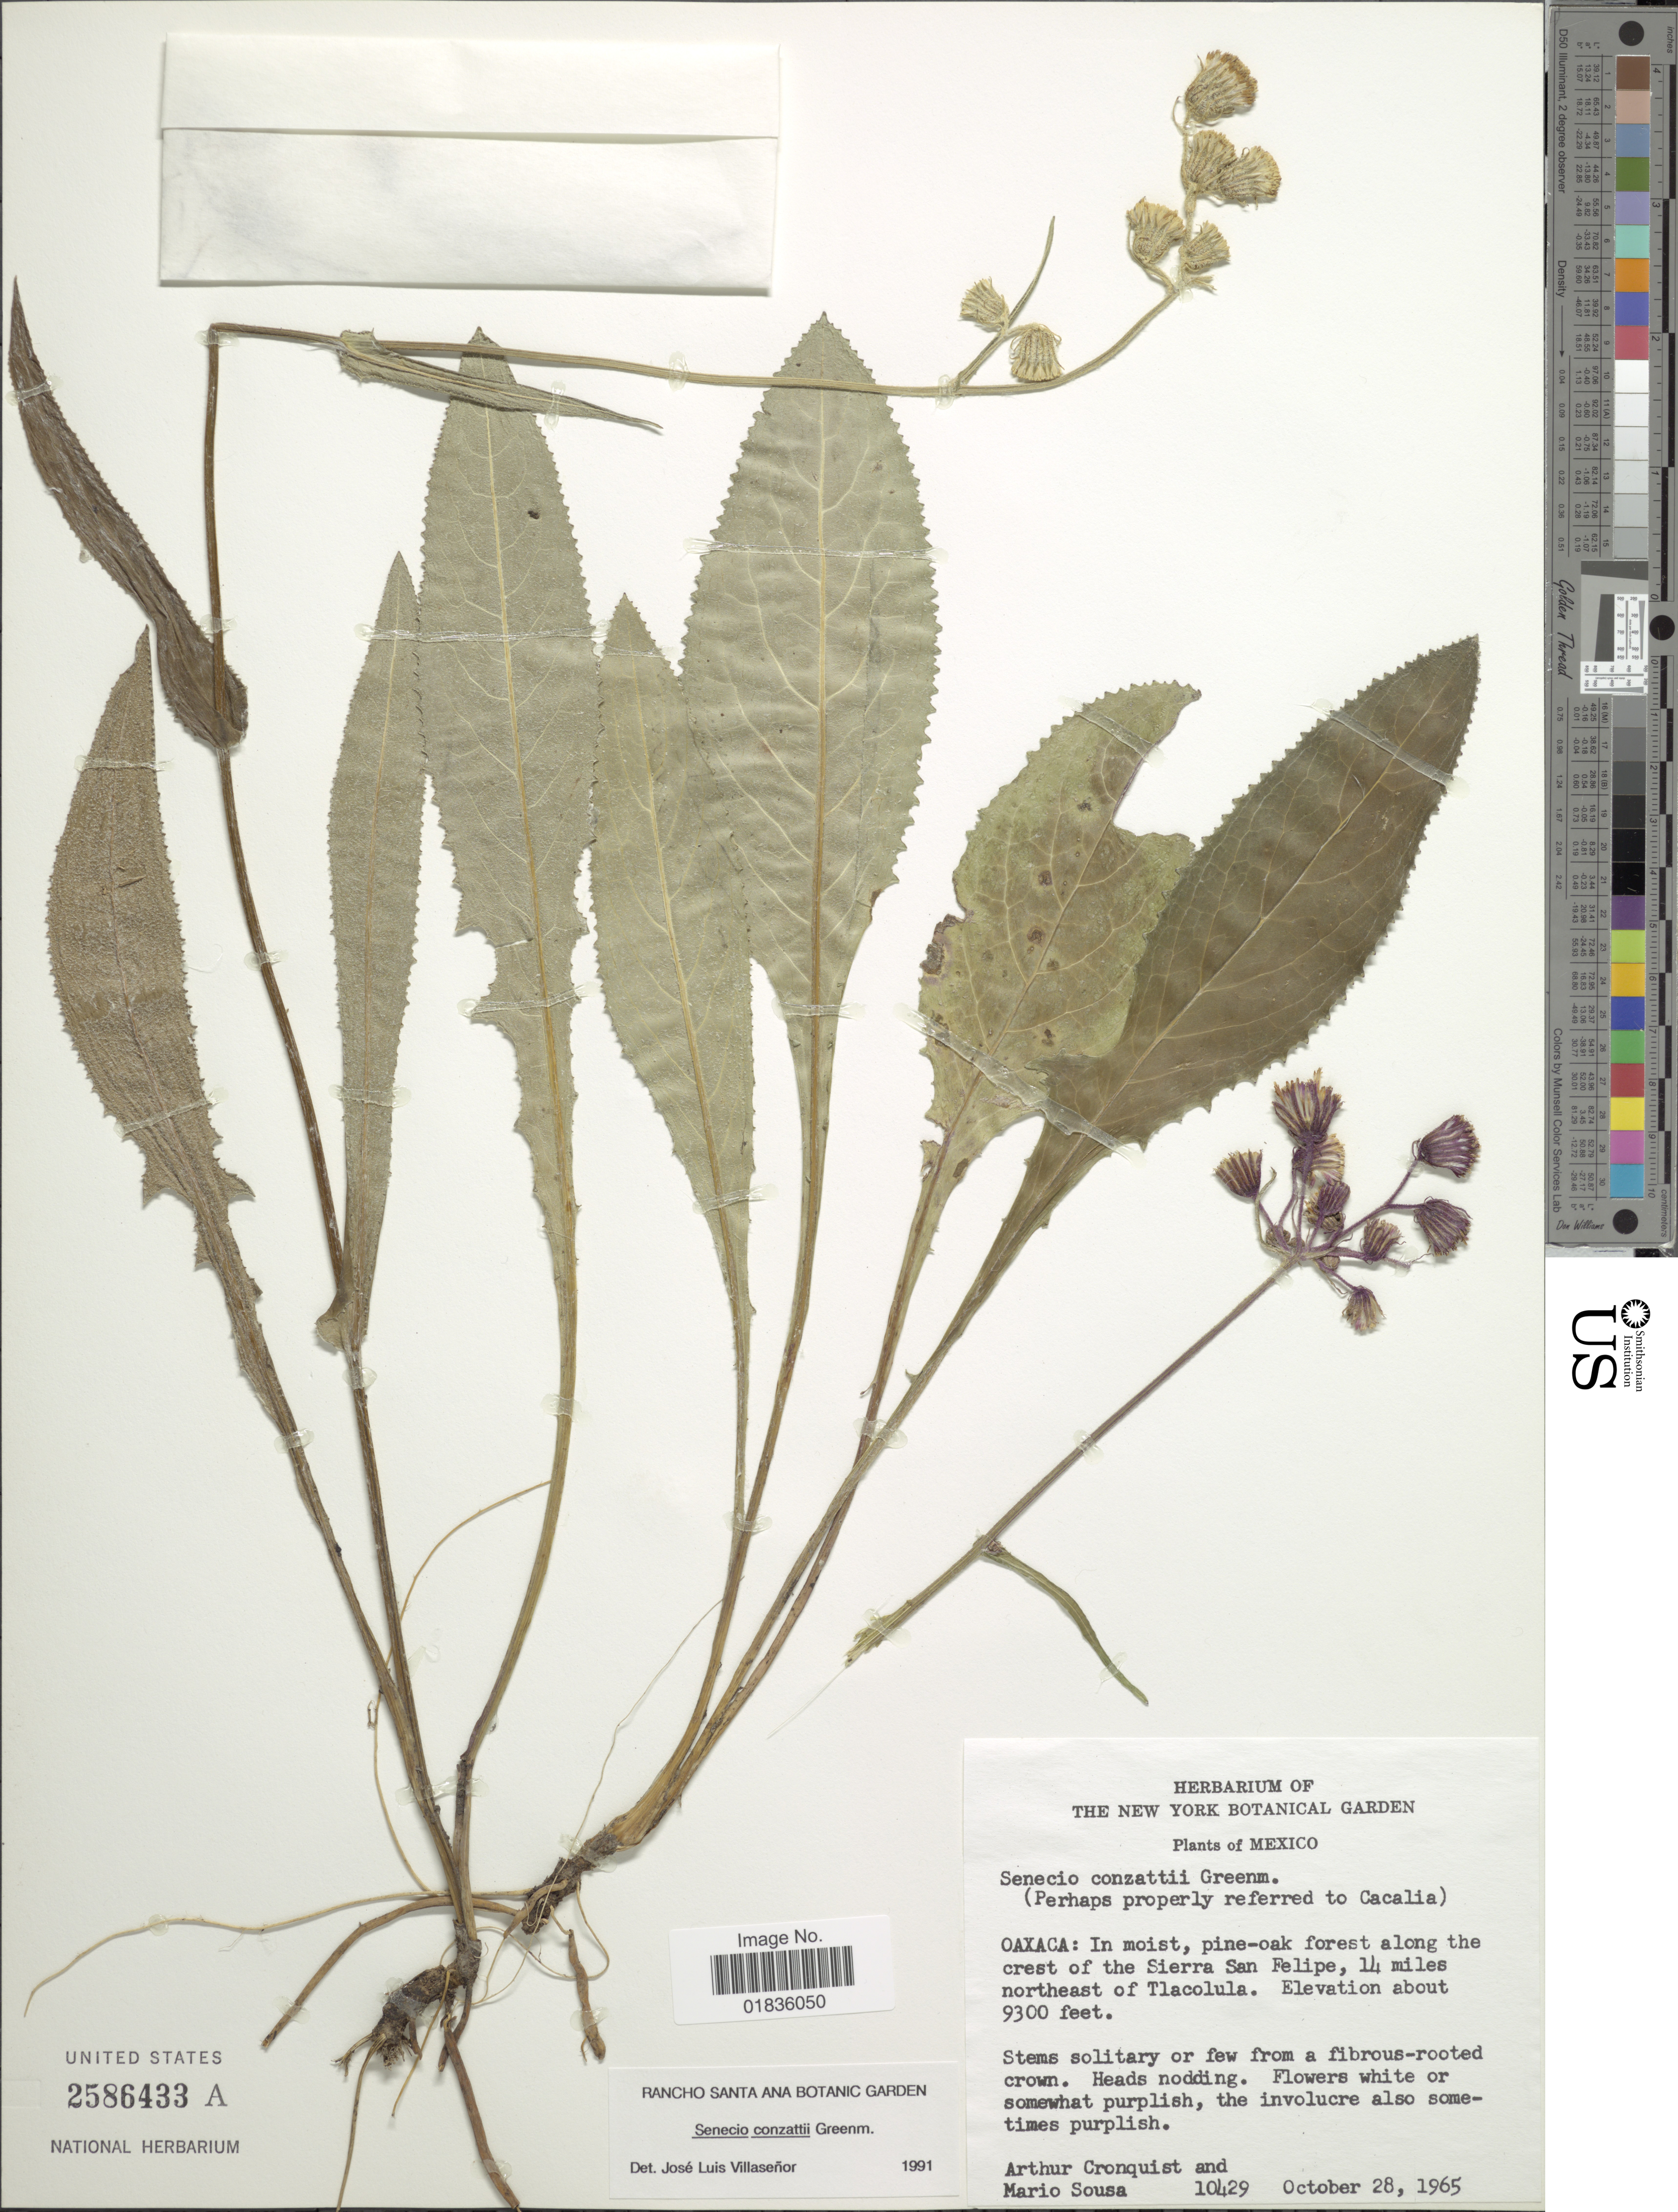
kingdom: Plantae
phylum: Tracheophyta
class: Magnoliopsida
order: Asterales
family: Asteraceae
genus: Senecio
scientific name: Senecio conzattii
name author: Greenm.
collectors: A. J. Cronquist & M. Sousa S.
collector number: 10429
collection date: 1965-10-28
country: Mexico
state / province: Oaxaca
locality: In moist, pine-oak forest along the crest of the Sierra San Felipe, 14 miles northeast of Tlacolula.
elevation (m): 2835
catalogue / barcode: US 2586433A